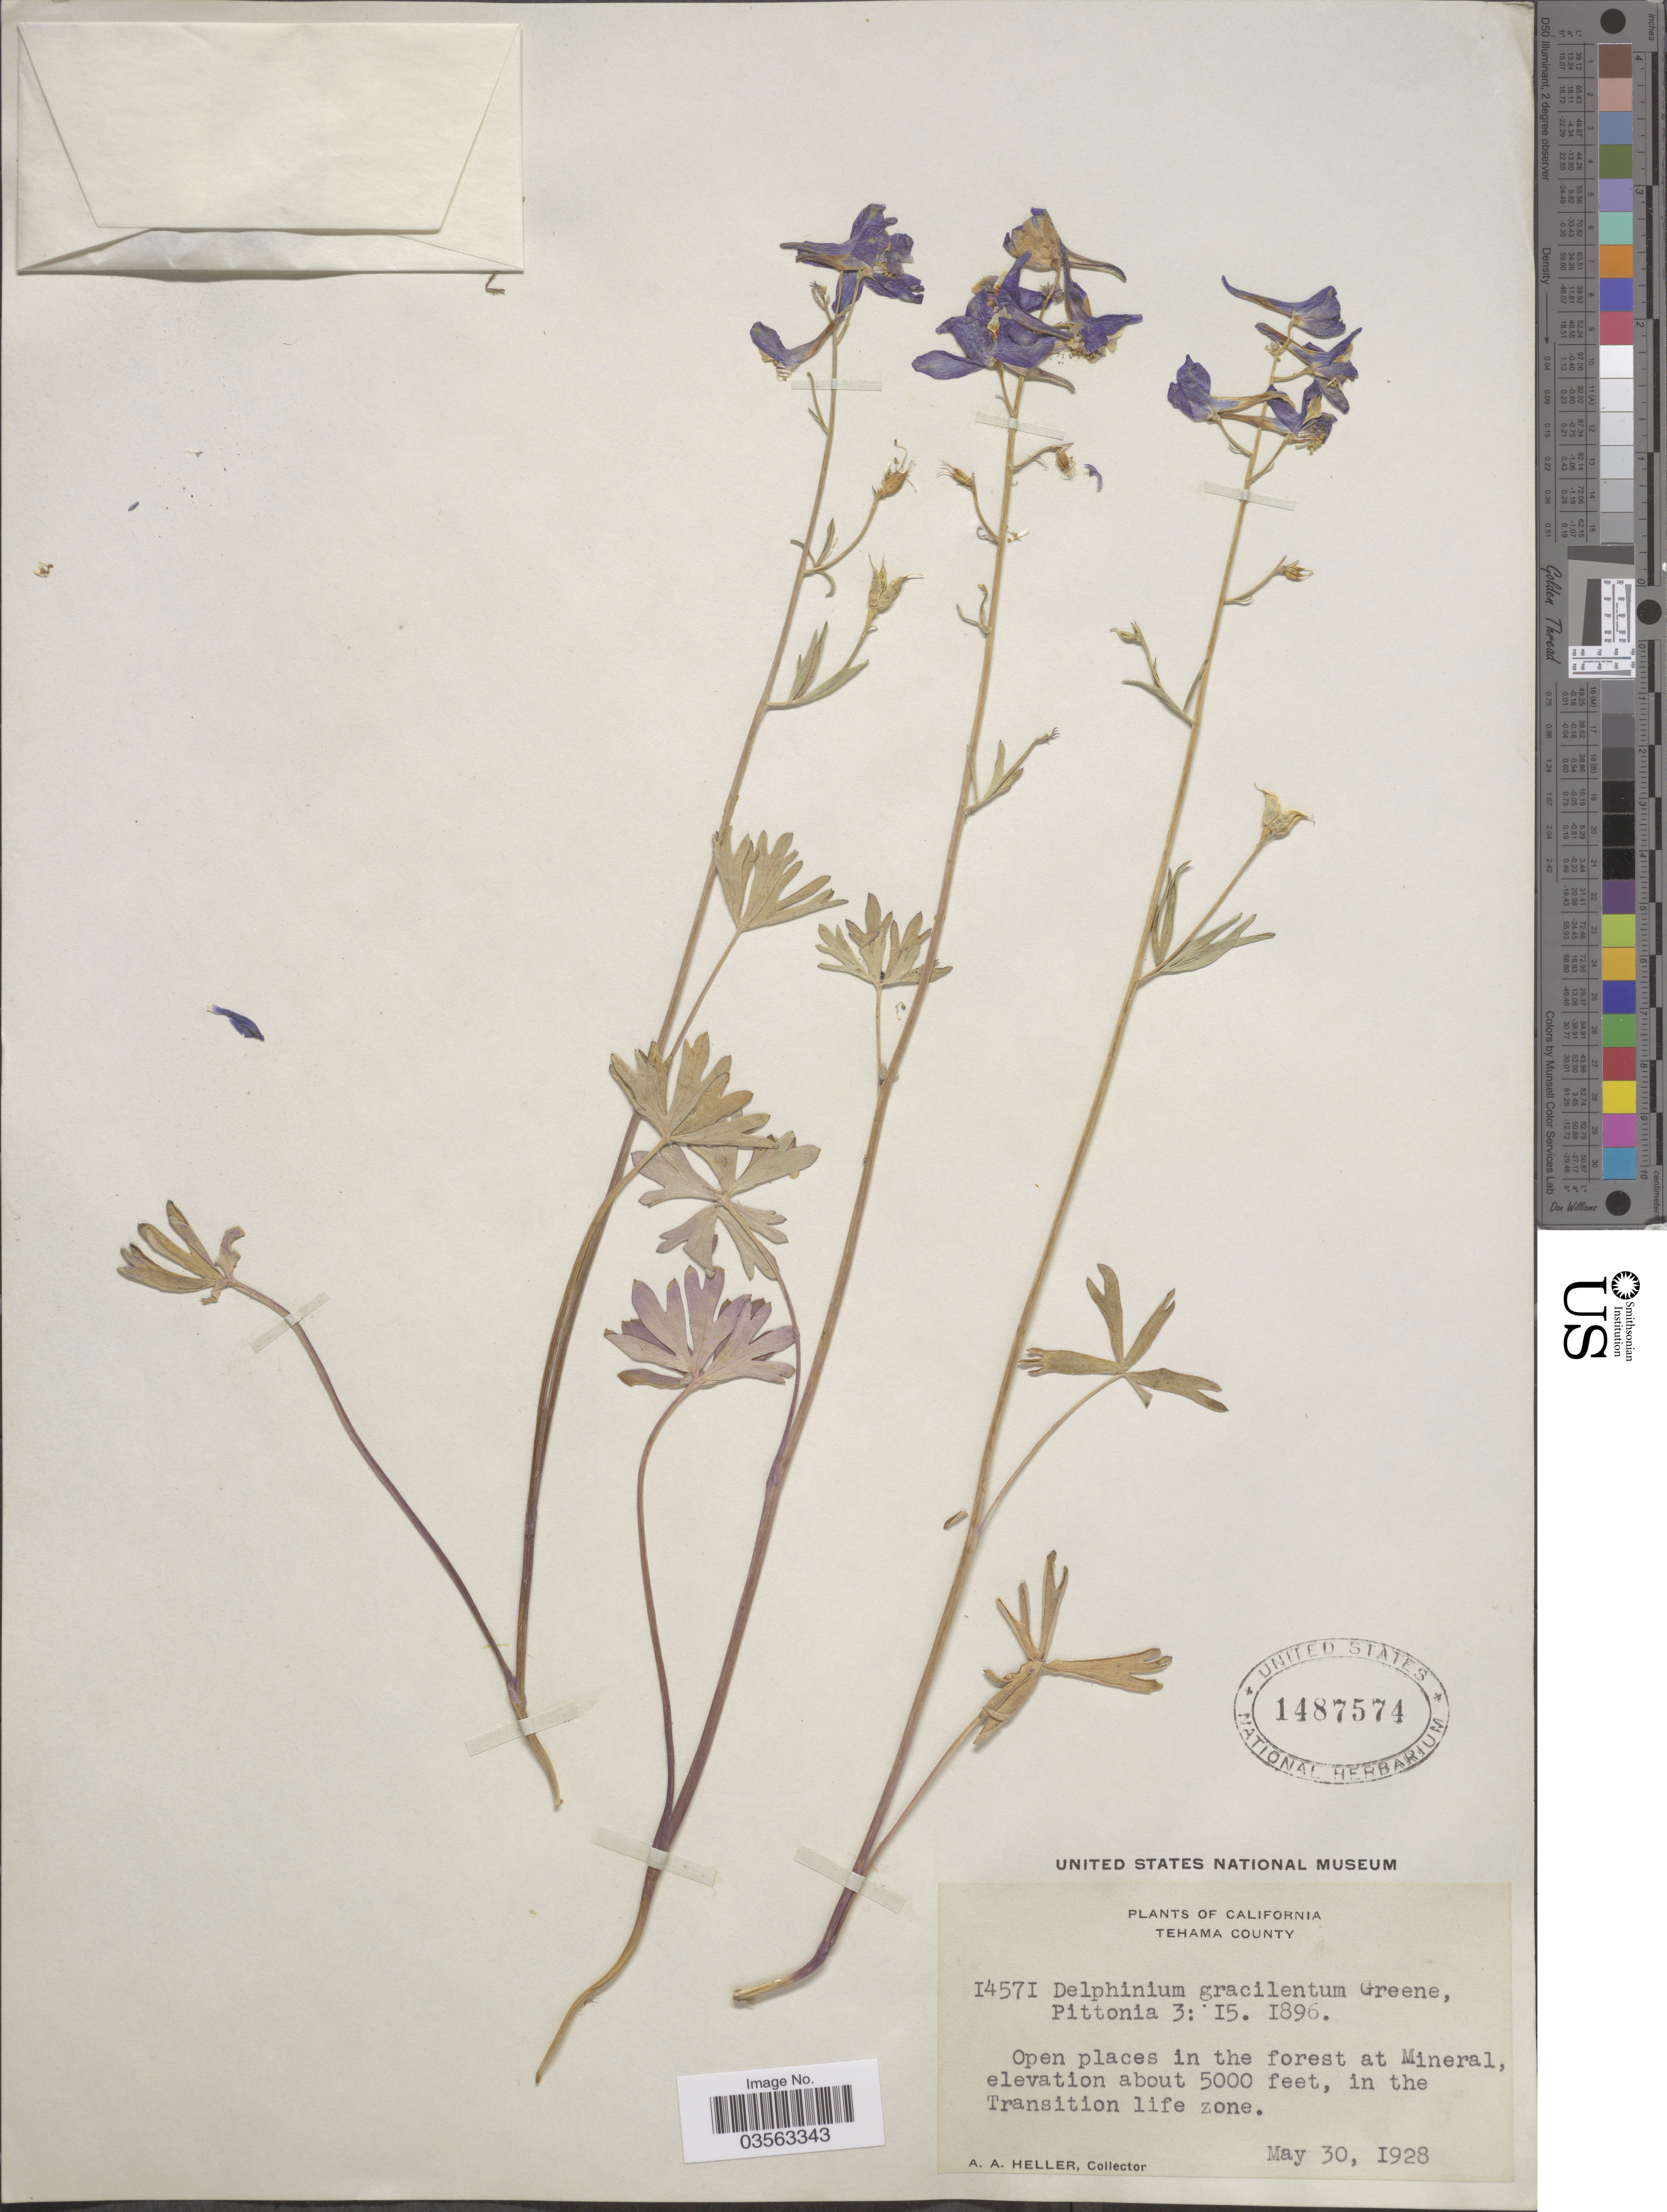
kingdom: Plantae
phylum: Tracheophyta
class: Magnoliopsida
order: Ranunculales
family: Ranunculaceae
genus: Delphinium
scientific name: Delphinium gracilentum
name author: Greene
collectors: A. A. Heller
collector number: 14571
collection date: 1928-05-30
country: United States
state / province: California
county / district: Tehama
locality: Tehama County. Open places in the forest at mineral. In the Transition life zone.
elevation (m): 1524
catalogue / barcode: US 1487574